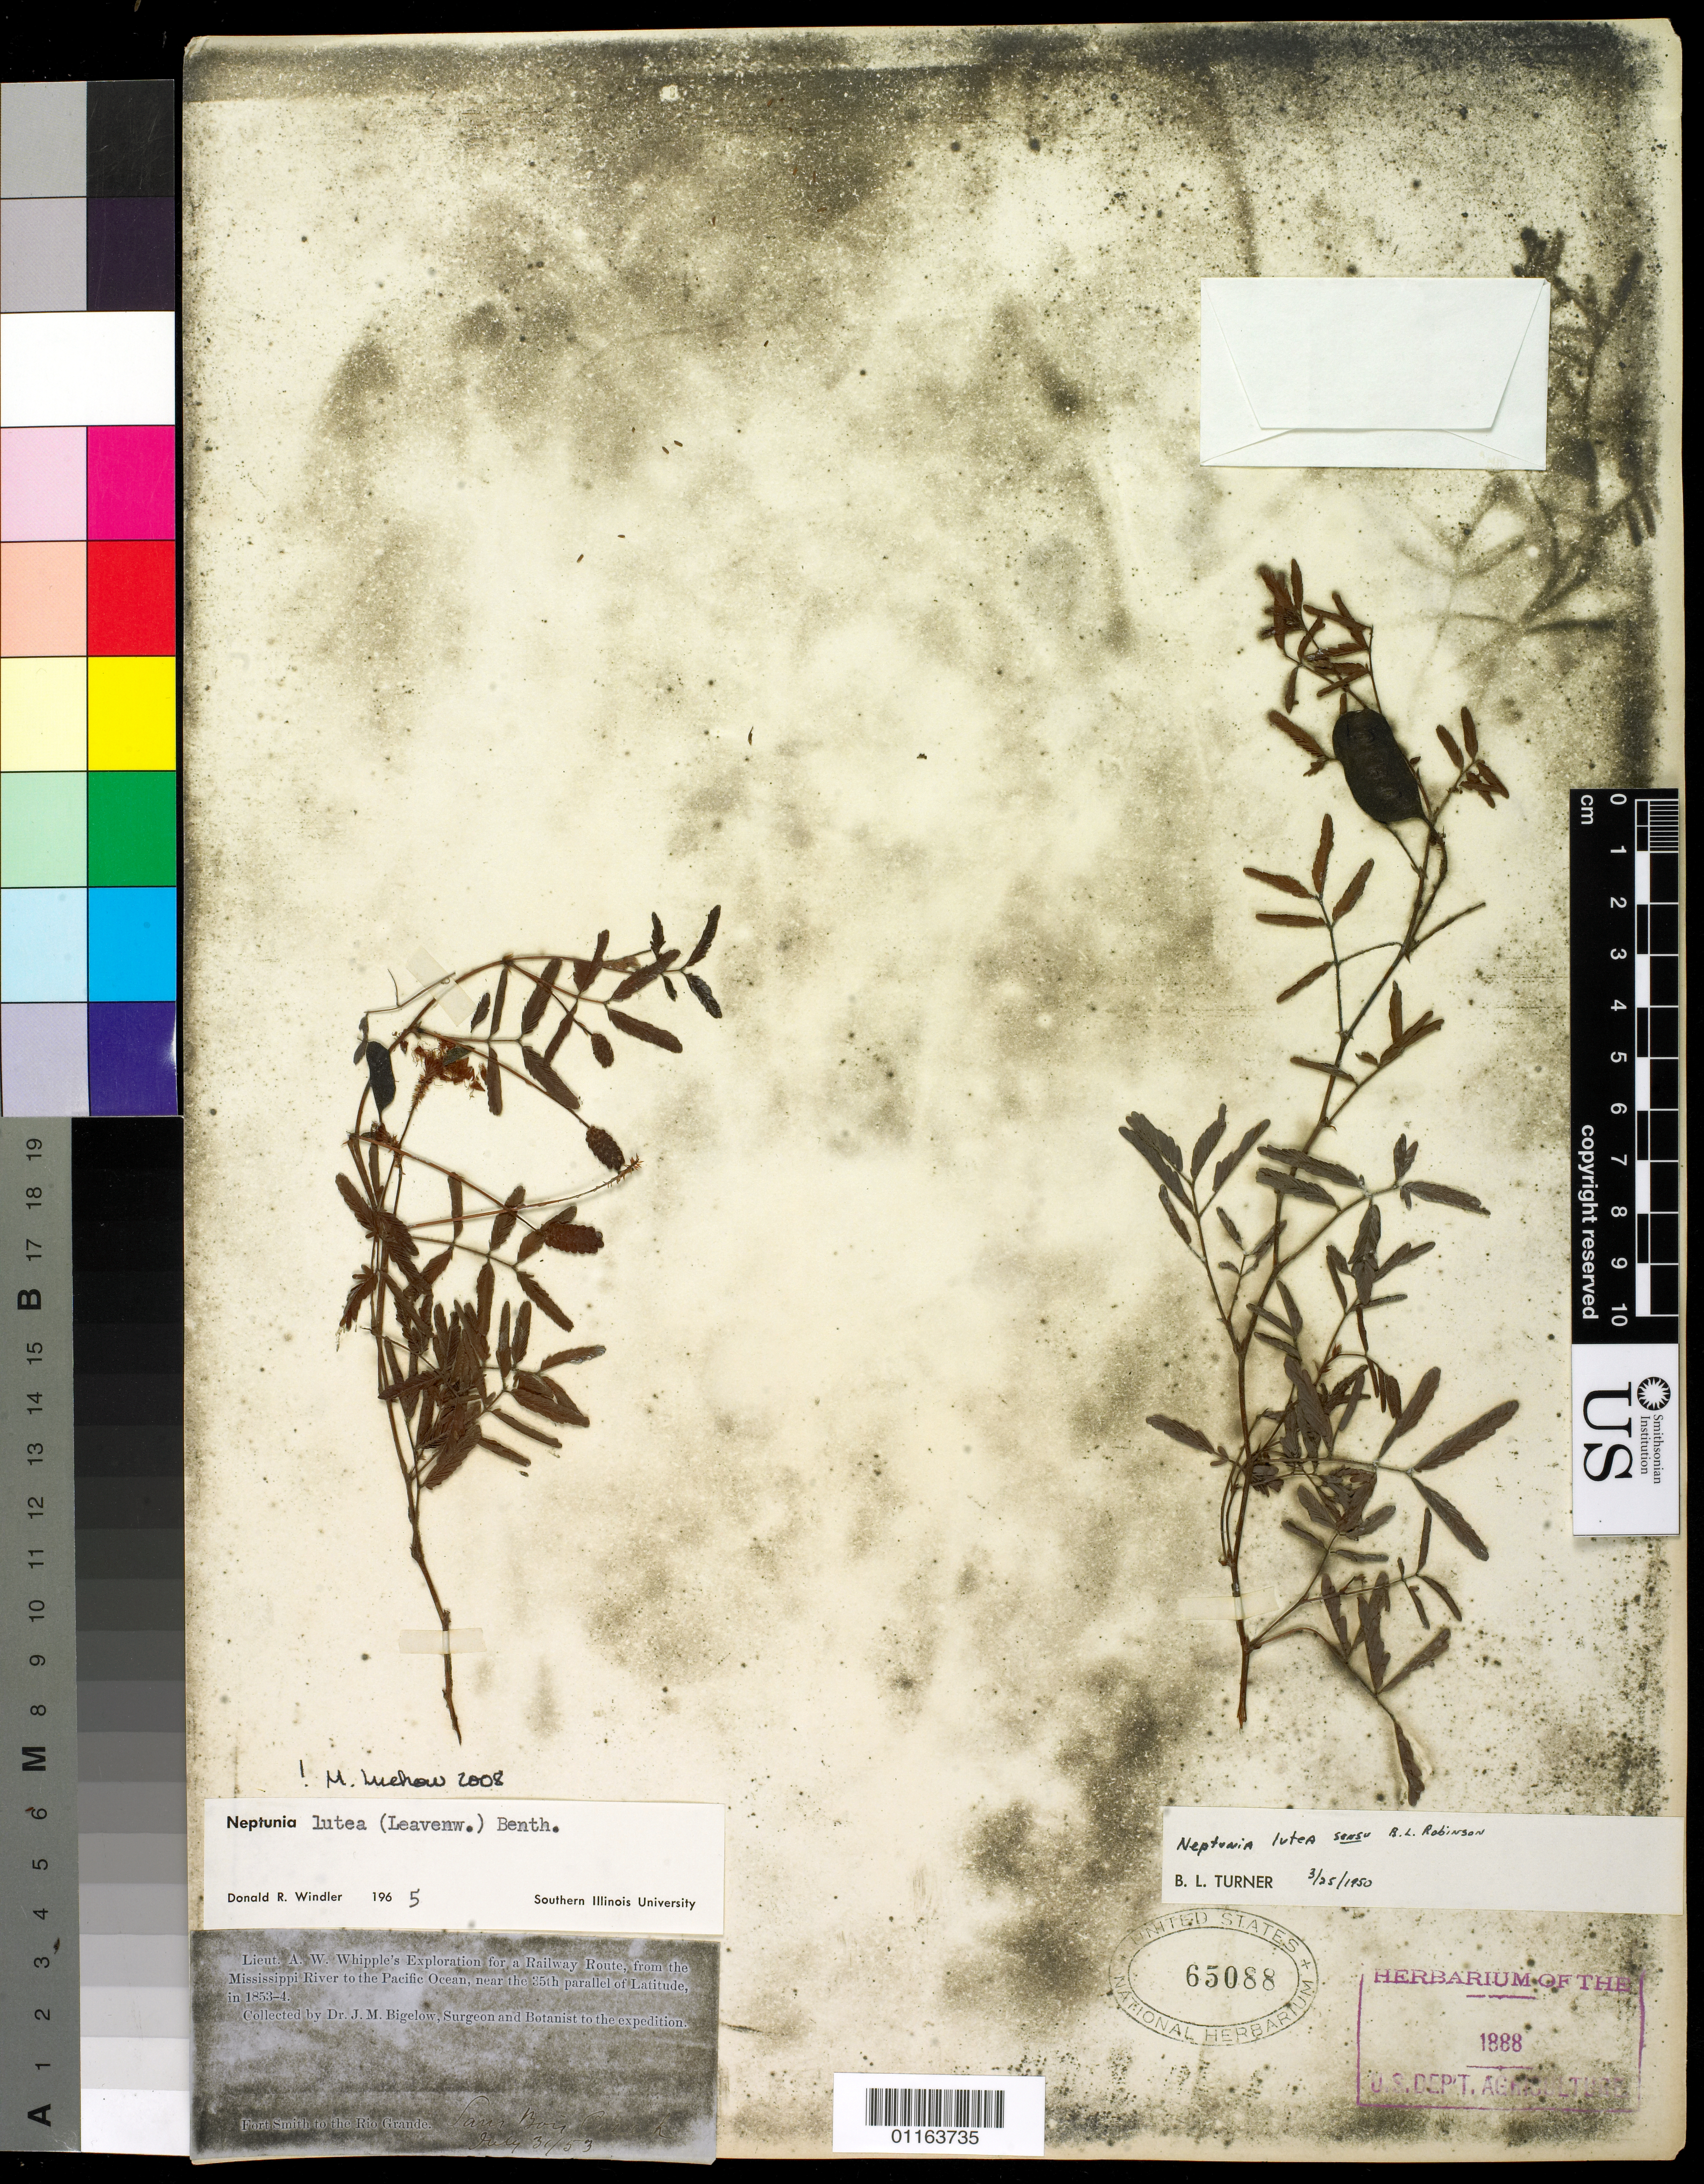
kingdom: Plantae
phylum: Tracheophyta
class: Magnoliopsida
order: Fabales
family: Fabaceae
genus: Neptunia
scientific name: Neptunia lutea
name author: (Leavenw.) Benth.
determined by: Windler, D. R.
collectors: J. M. Bigelow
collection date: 1853-07-31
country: United States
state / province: Arkansas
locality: Fort Smith to the Rio Grande, Sans Bois Creek.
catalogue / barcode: US 65088